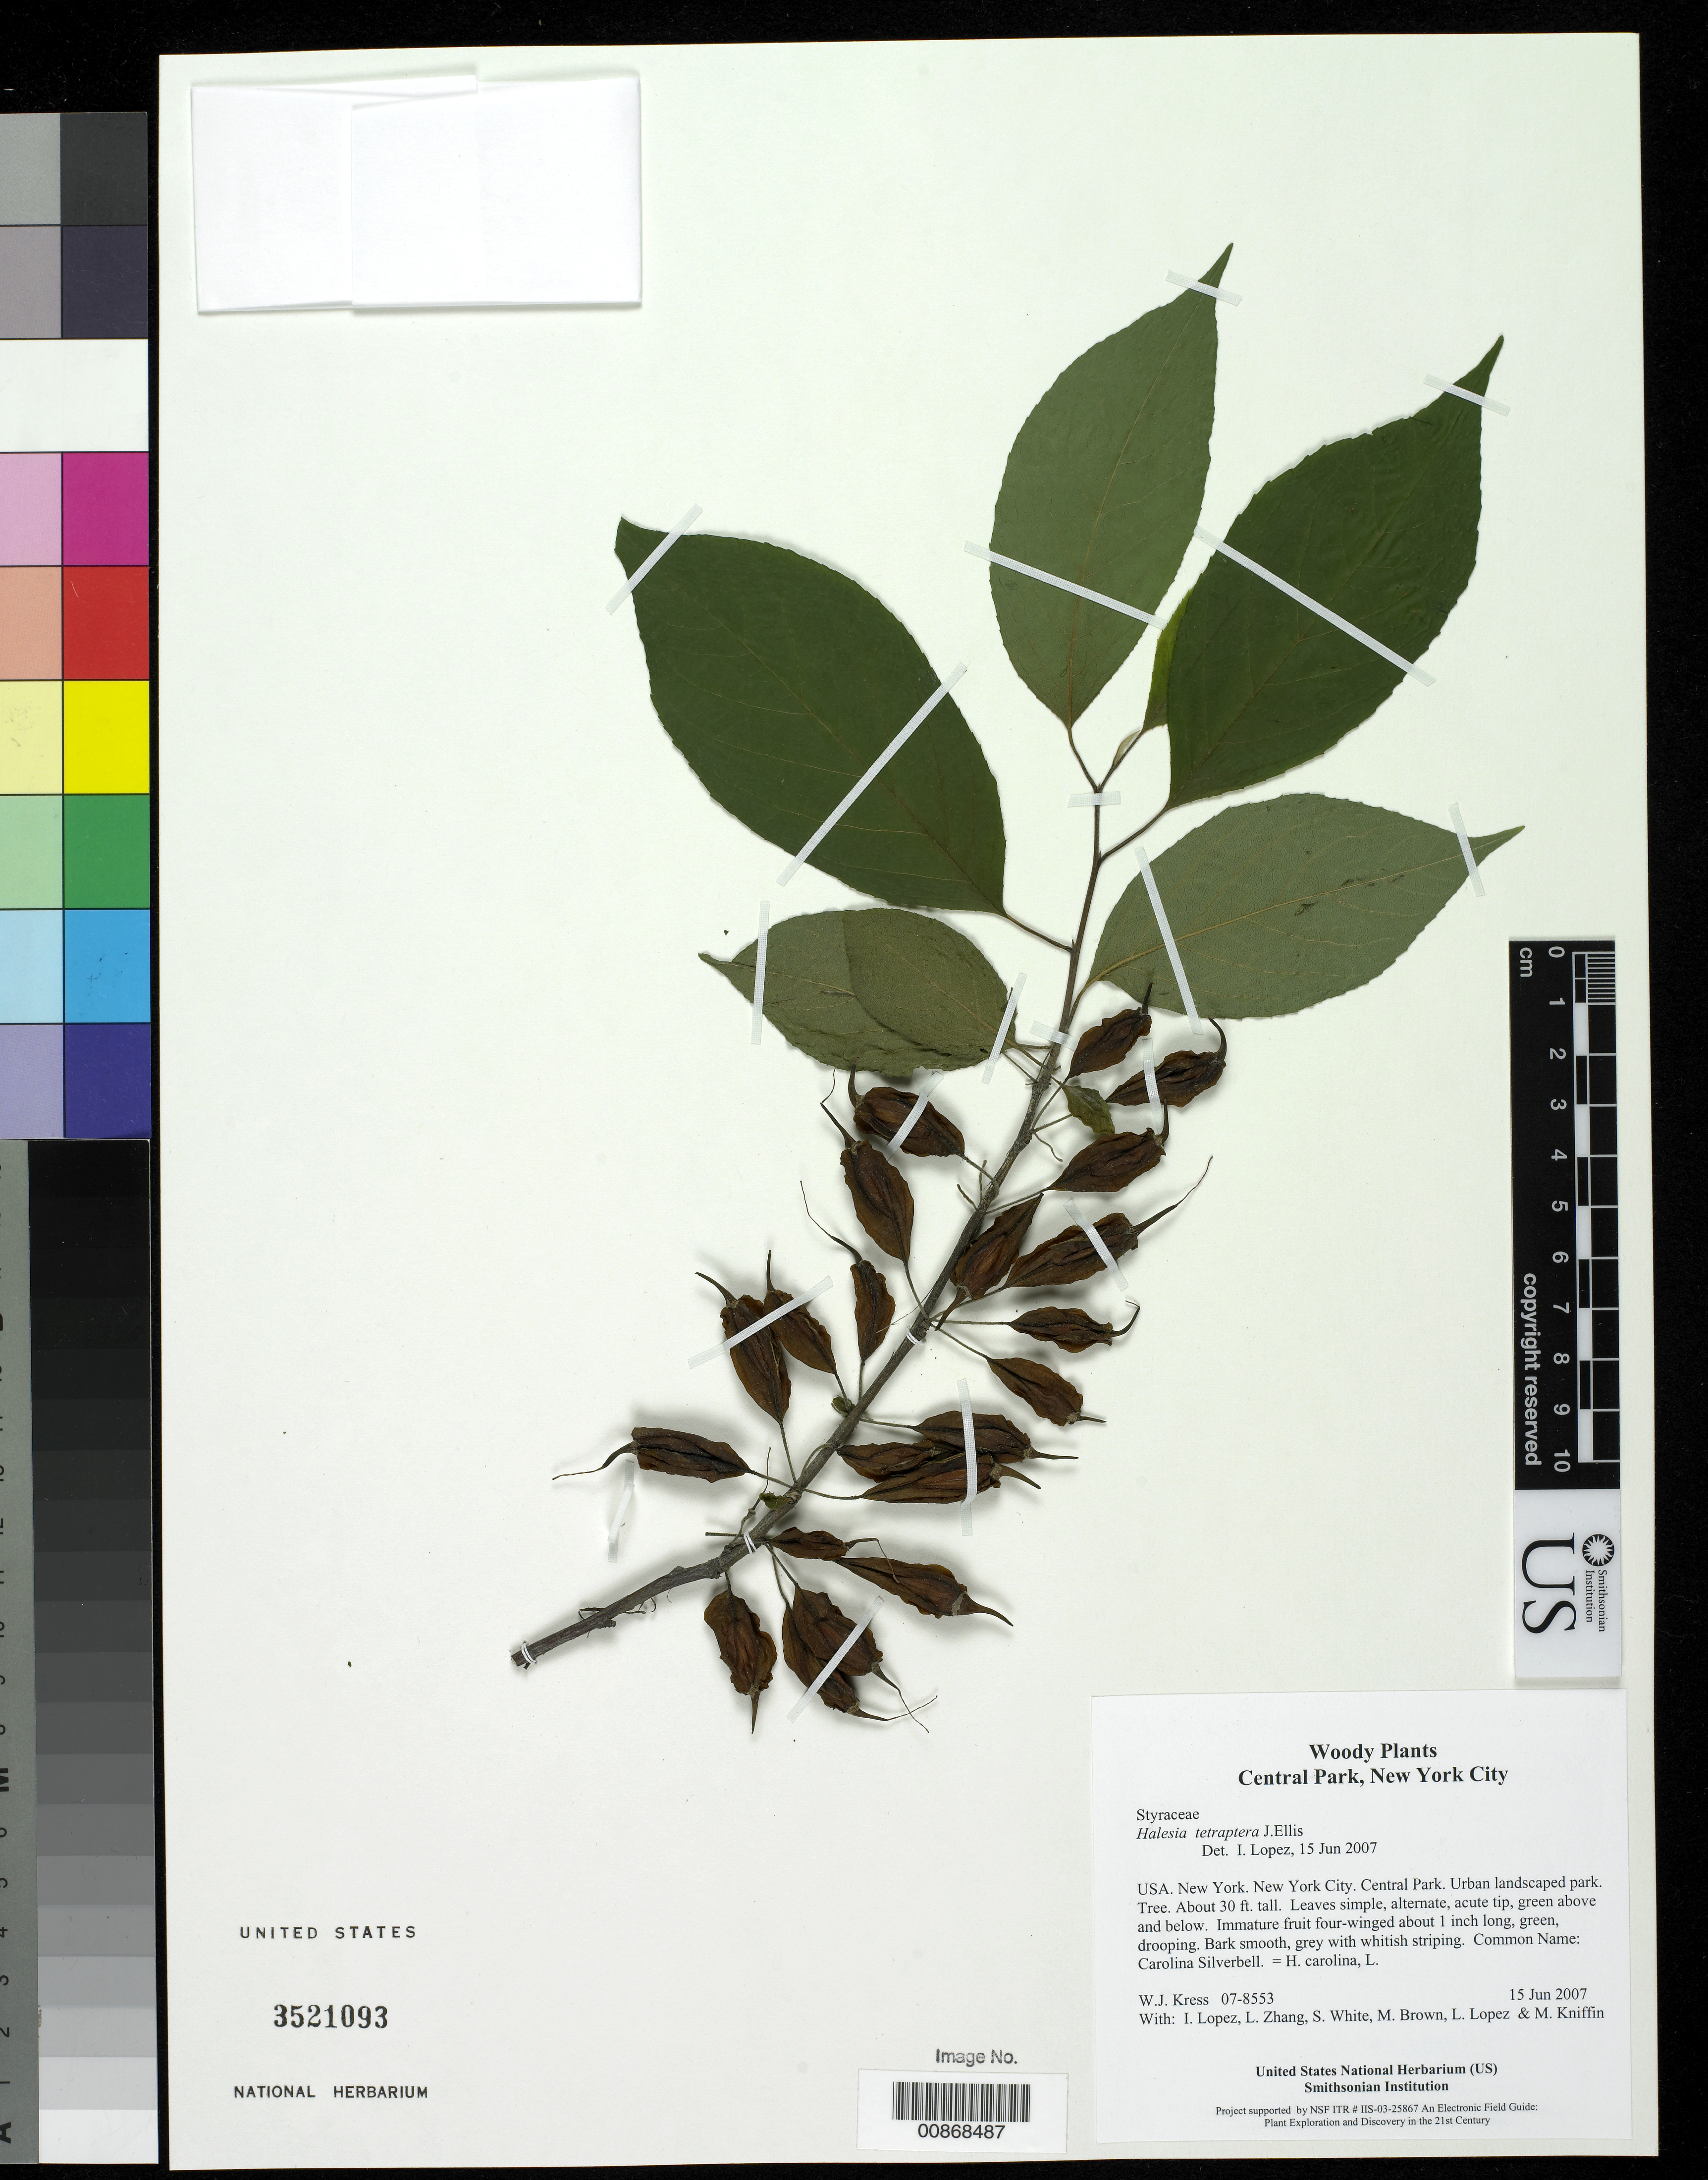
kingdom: Plantae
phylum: Tracheophyta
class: Magnoliopsida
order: Ericales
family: Styracaceae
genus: Halesia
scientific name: Halesia tetraptera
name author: J. Ellis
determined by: Lopez, Ida C., (BOT), Smithsonian Institution - National Museum of Natural History (UNITED STATES)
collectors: W. J. Kress, I. C. Lopez, L. B. Zhang, S. White, M. Brown, L. López & M. Kniffin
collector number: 07-8553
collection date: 2007-06-15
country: United States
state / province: New York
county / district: New York City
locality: Central Park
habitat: Urban landscaped park.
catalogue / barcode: US 3521093